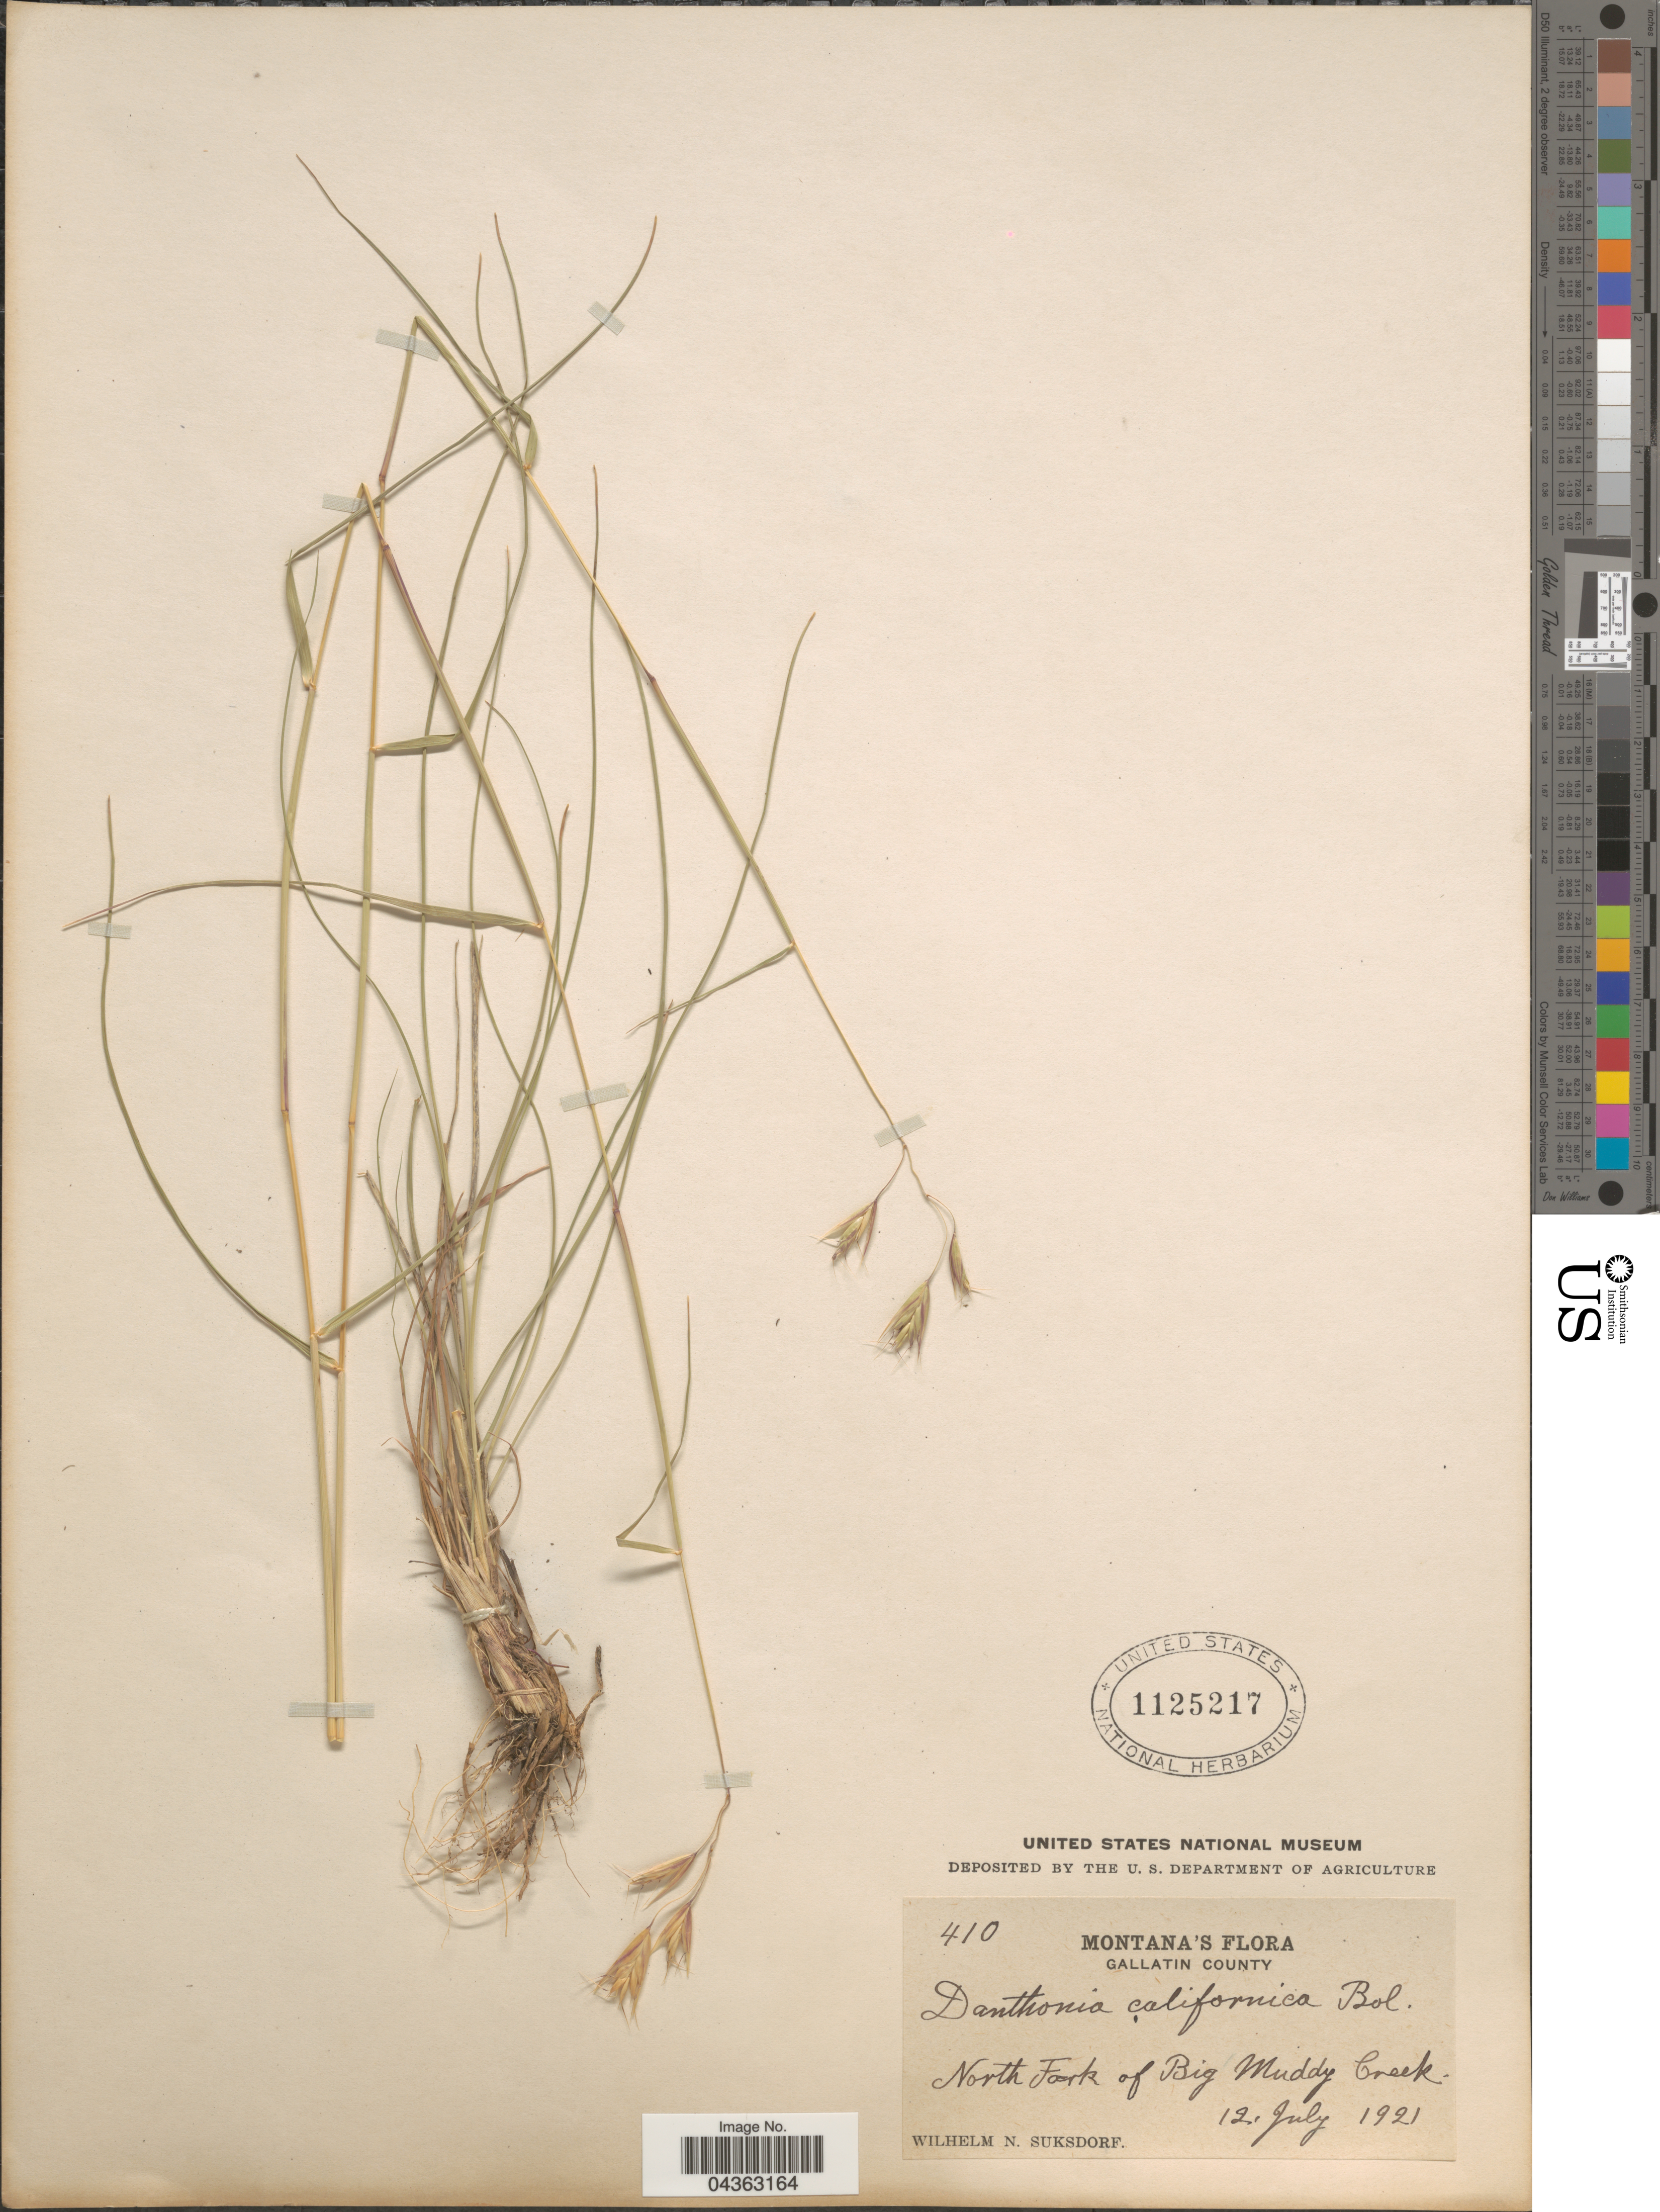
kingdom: Plantae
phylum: Tracheophyta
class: Liliopsida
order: Poales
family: Poaceae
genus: Danthonia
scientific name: Danthonia californica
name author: Bol.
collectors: W. N. Suksdorf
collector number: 410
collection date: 1921-07-12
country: United States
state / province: Montana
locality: Gallatin County. North Fork of Big Muddy Creek.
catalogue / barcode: US 1125217